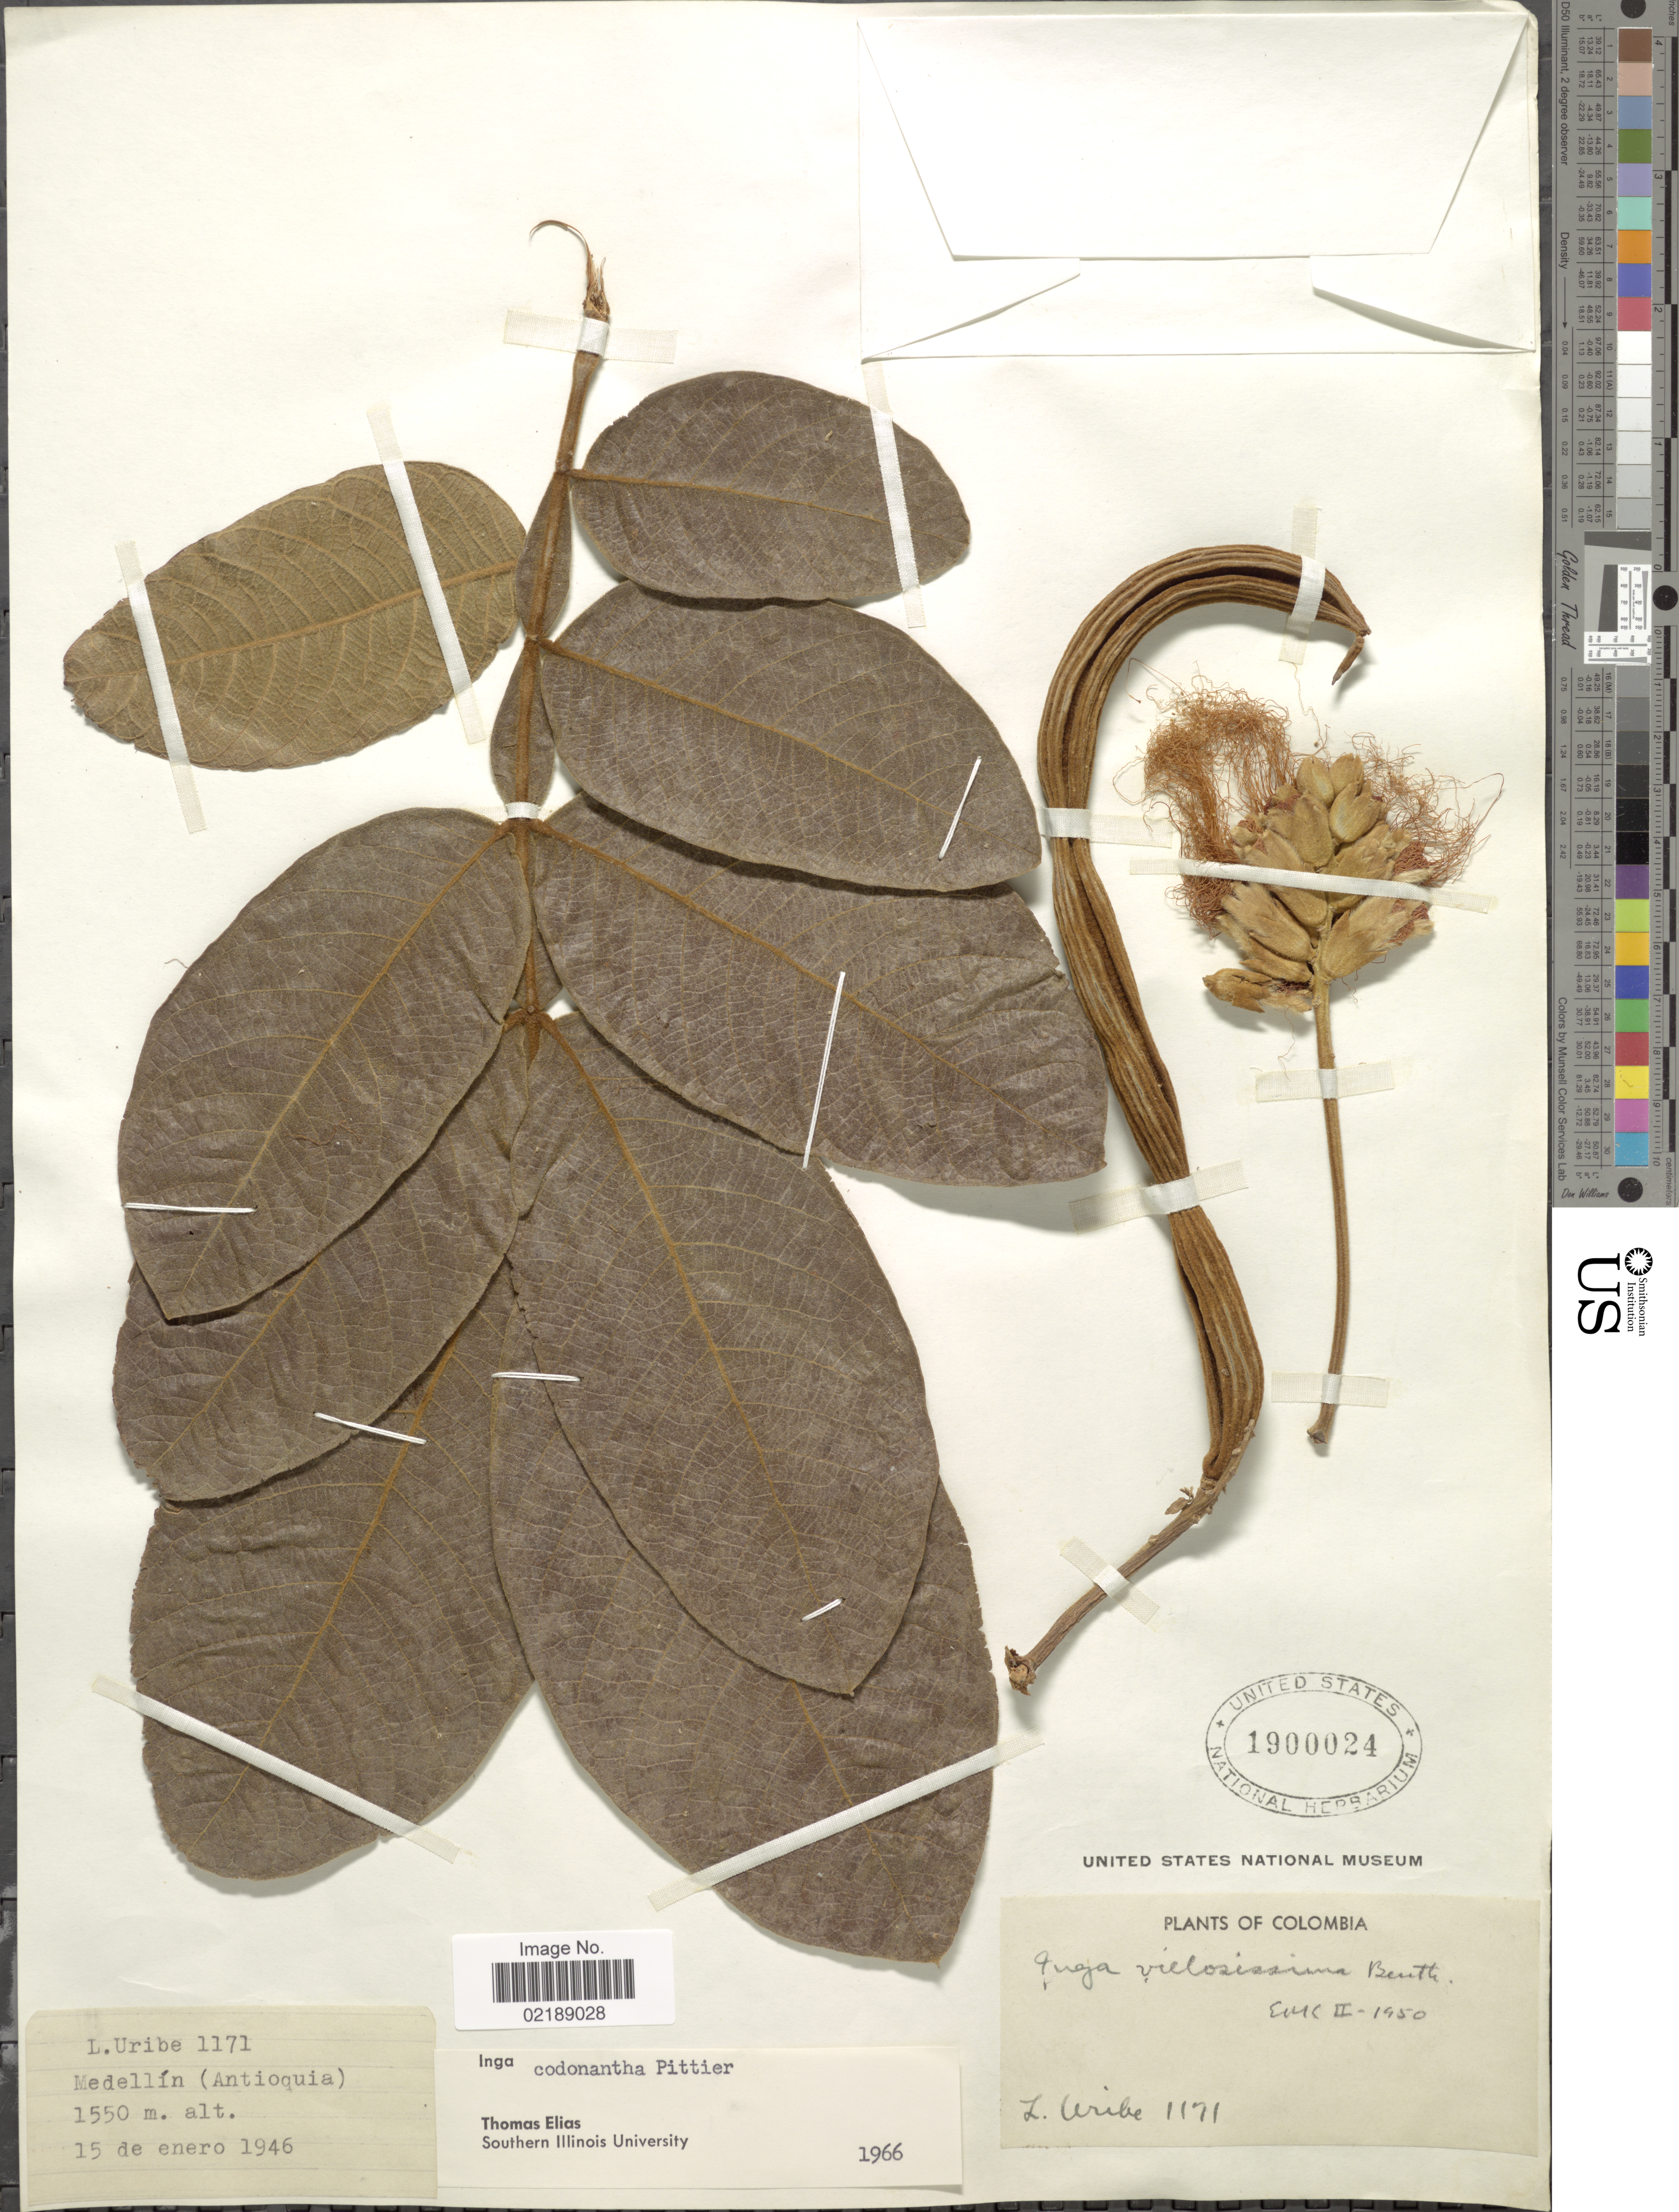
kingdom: Plantae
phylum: Tracheophyta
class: Magnoliopsida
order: Fabales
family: Fabaceae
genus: Inga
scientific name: Inga ornata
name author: Kunth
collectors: L. Uribe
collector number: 1171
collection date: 1946-01-15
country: Colombia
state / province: Antioquia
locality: Medellin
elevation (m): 1550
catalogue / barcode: US 1900024